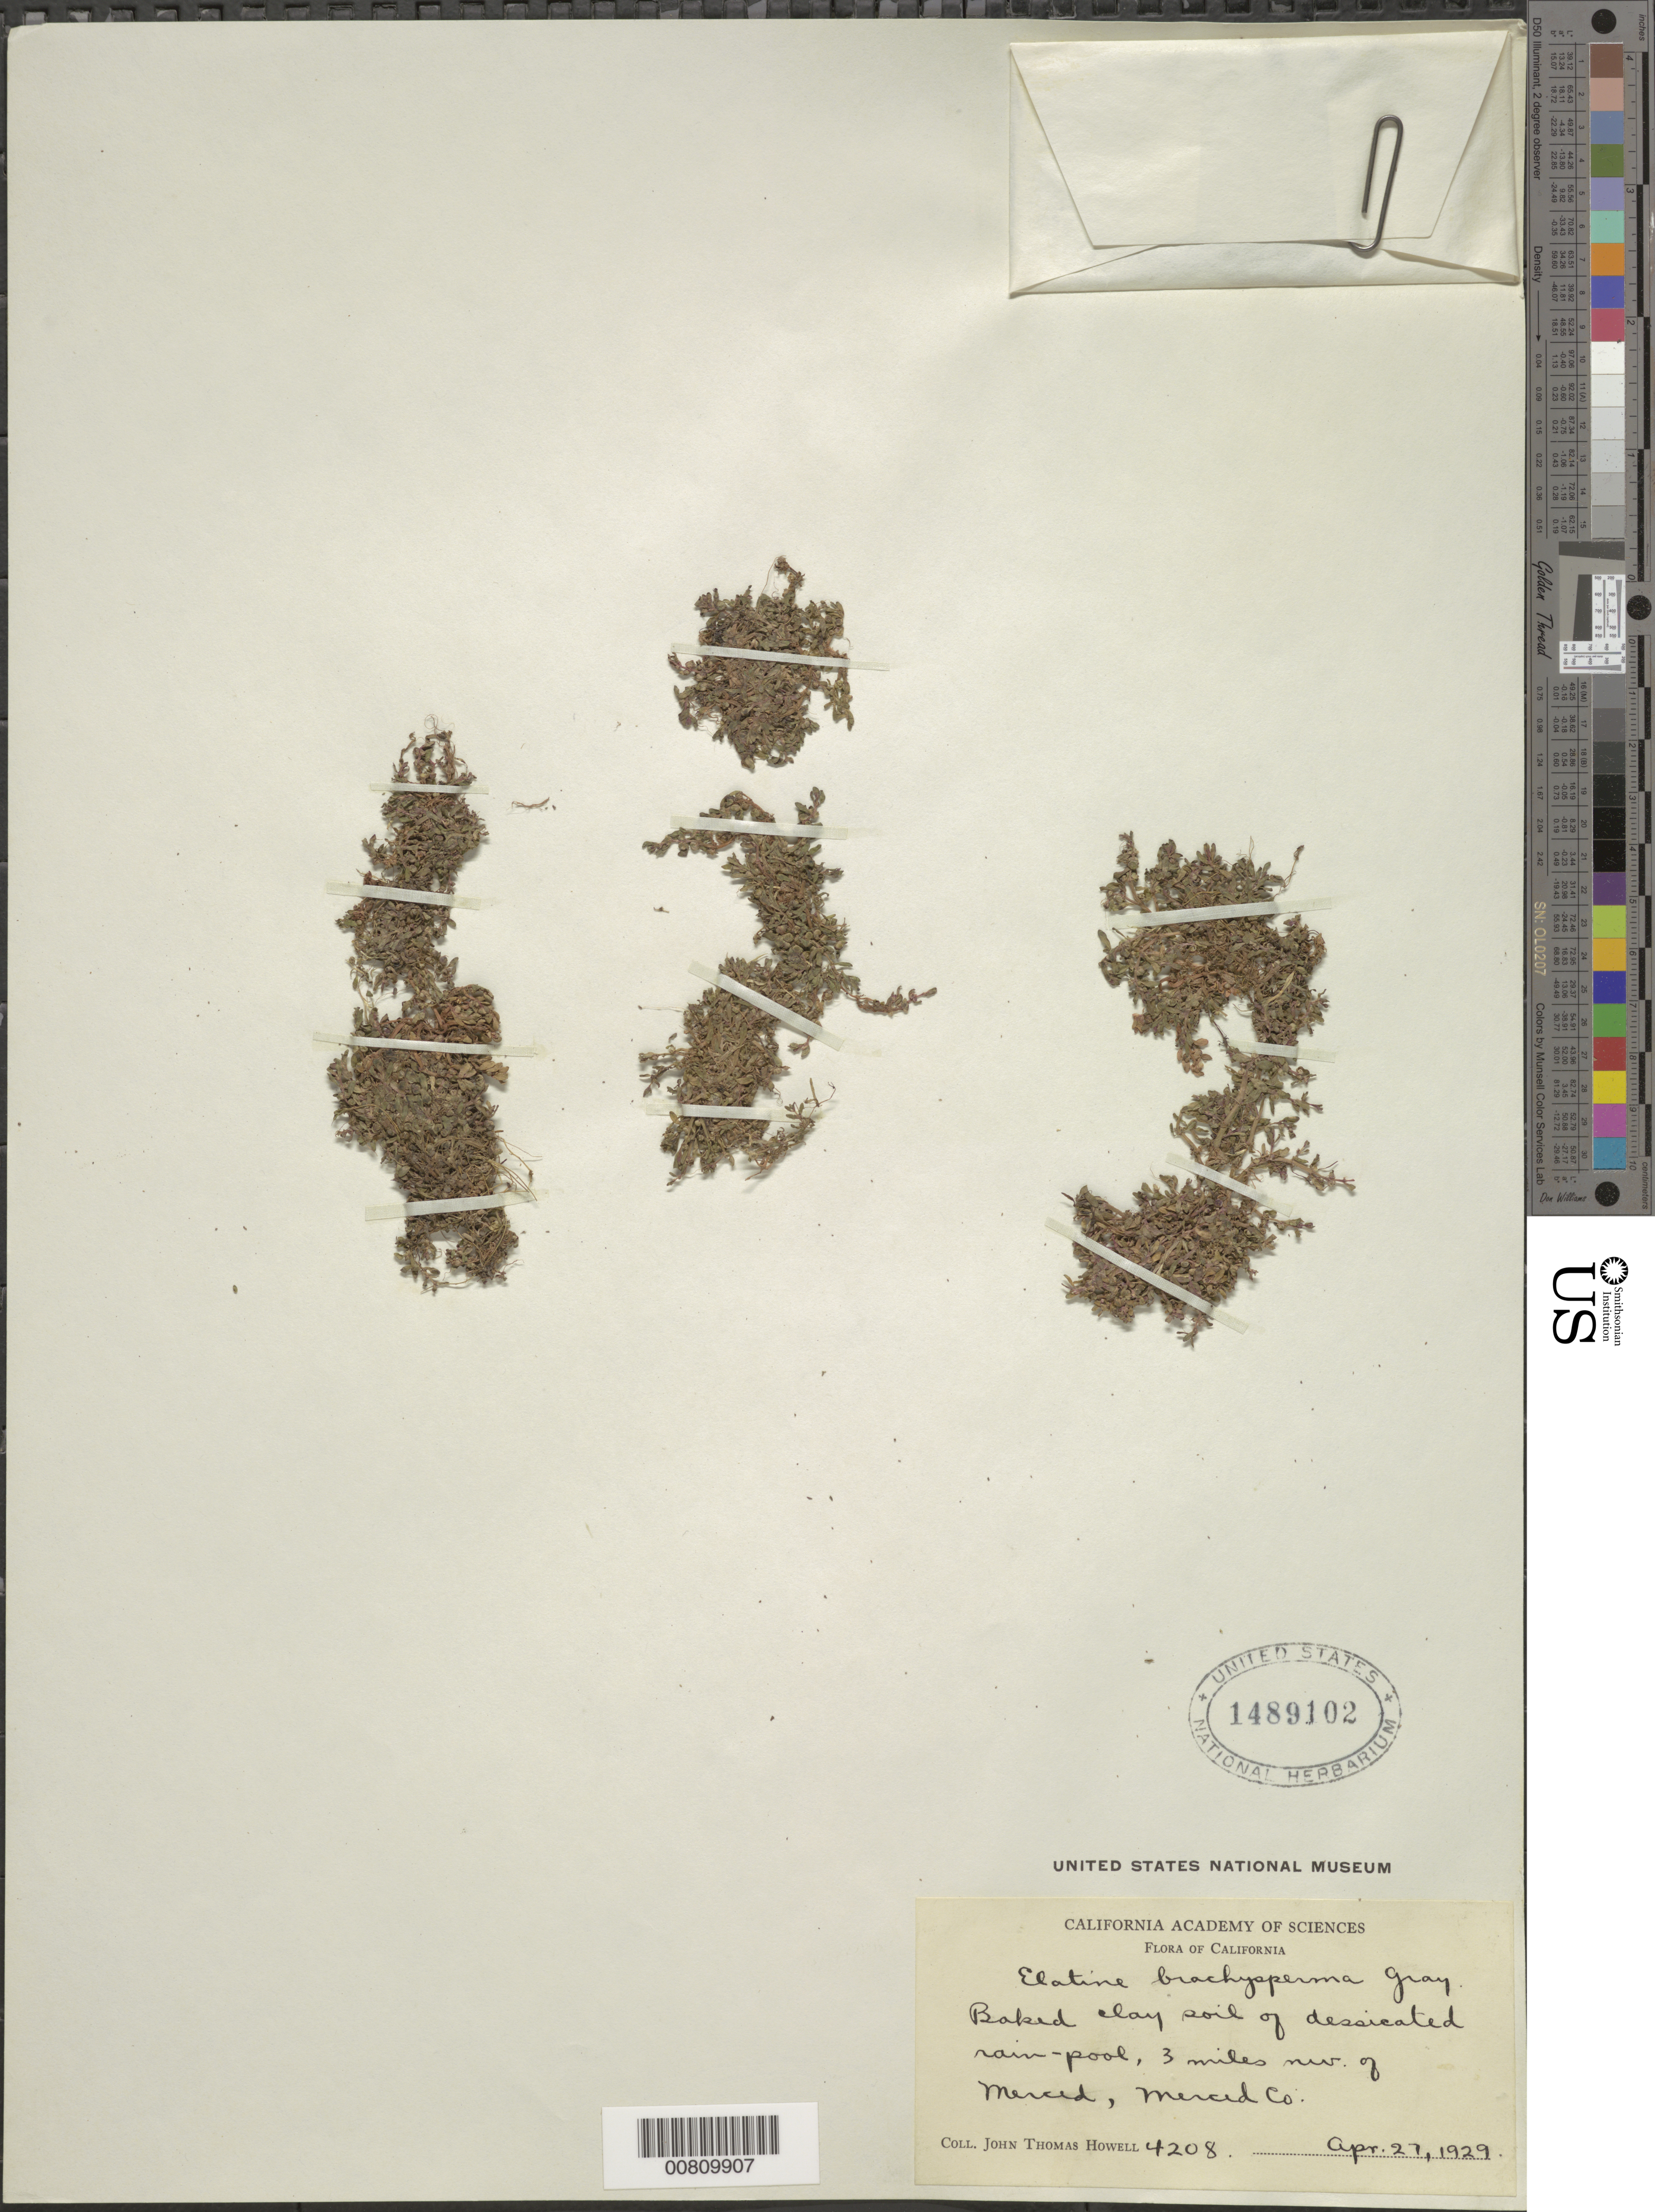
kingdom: Plantae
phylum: Tracheophyta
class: Magnoliopsida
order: Malpighiales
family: Elatinaceae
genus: Elatine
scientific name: Elatine brachysperma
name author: A. Gray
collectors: J. T. Howell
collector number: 4208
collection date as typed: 27 Apr 1929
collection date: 1929-04-27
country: United States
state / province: California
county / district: Merced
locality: NW of Merced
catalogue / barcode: US 1489102